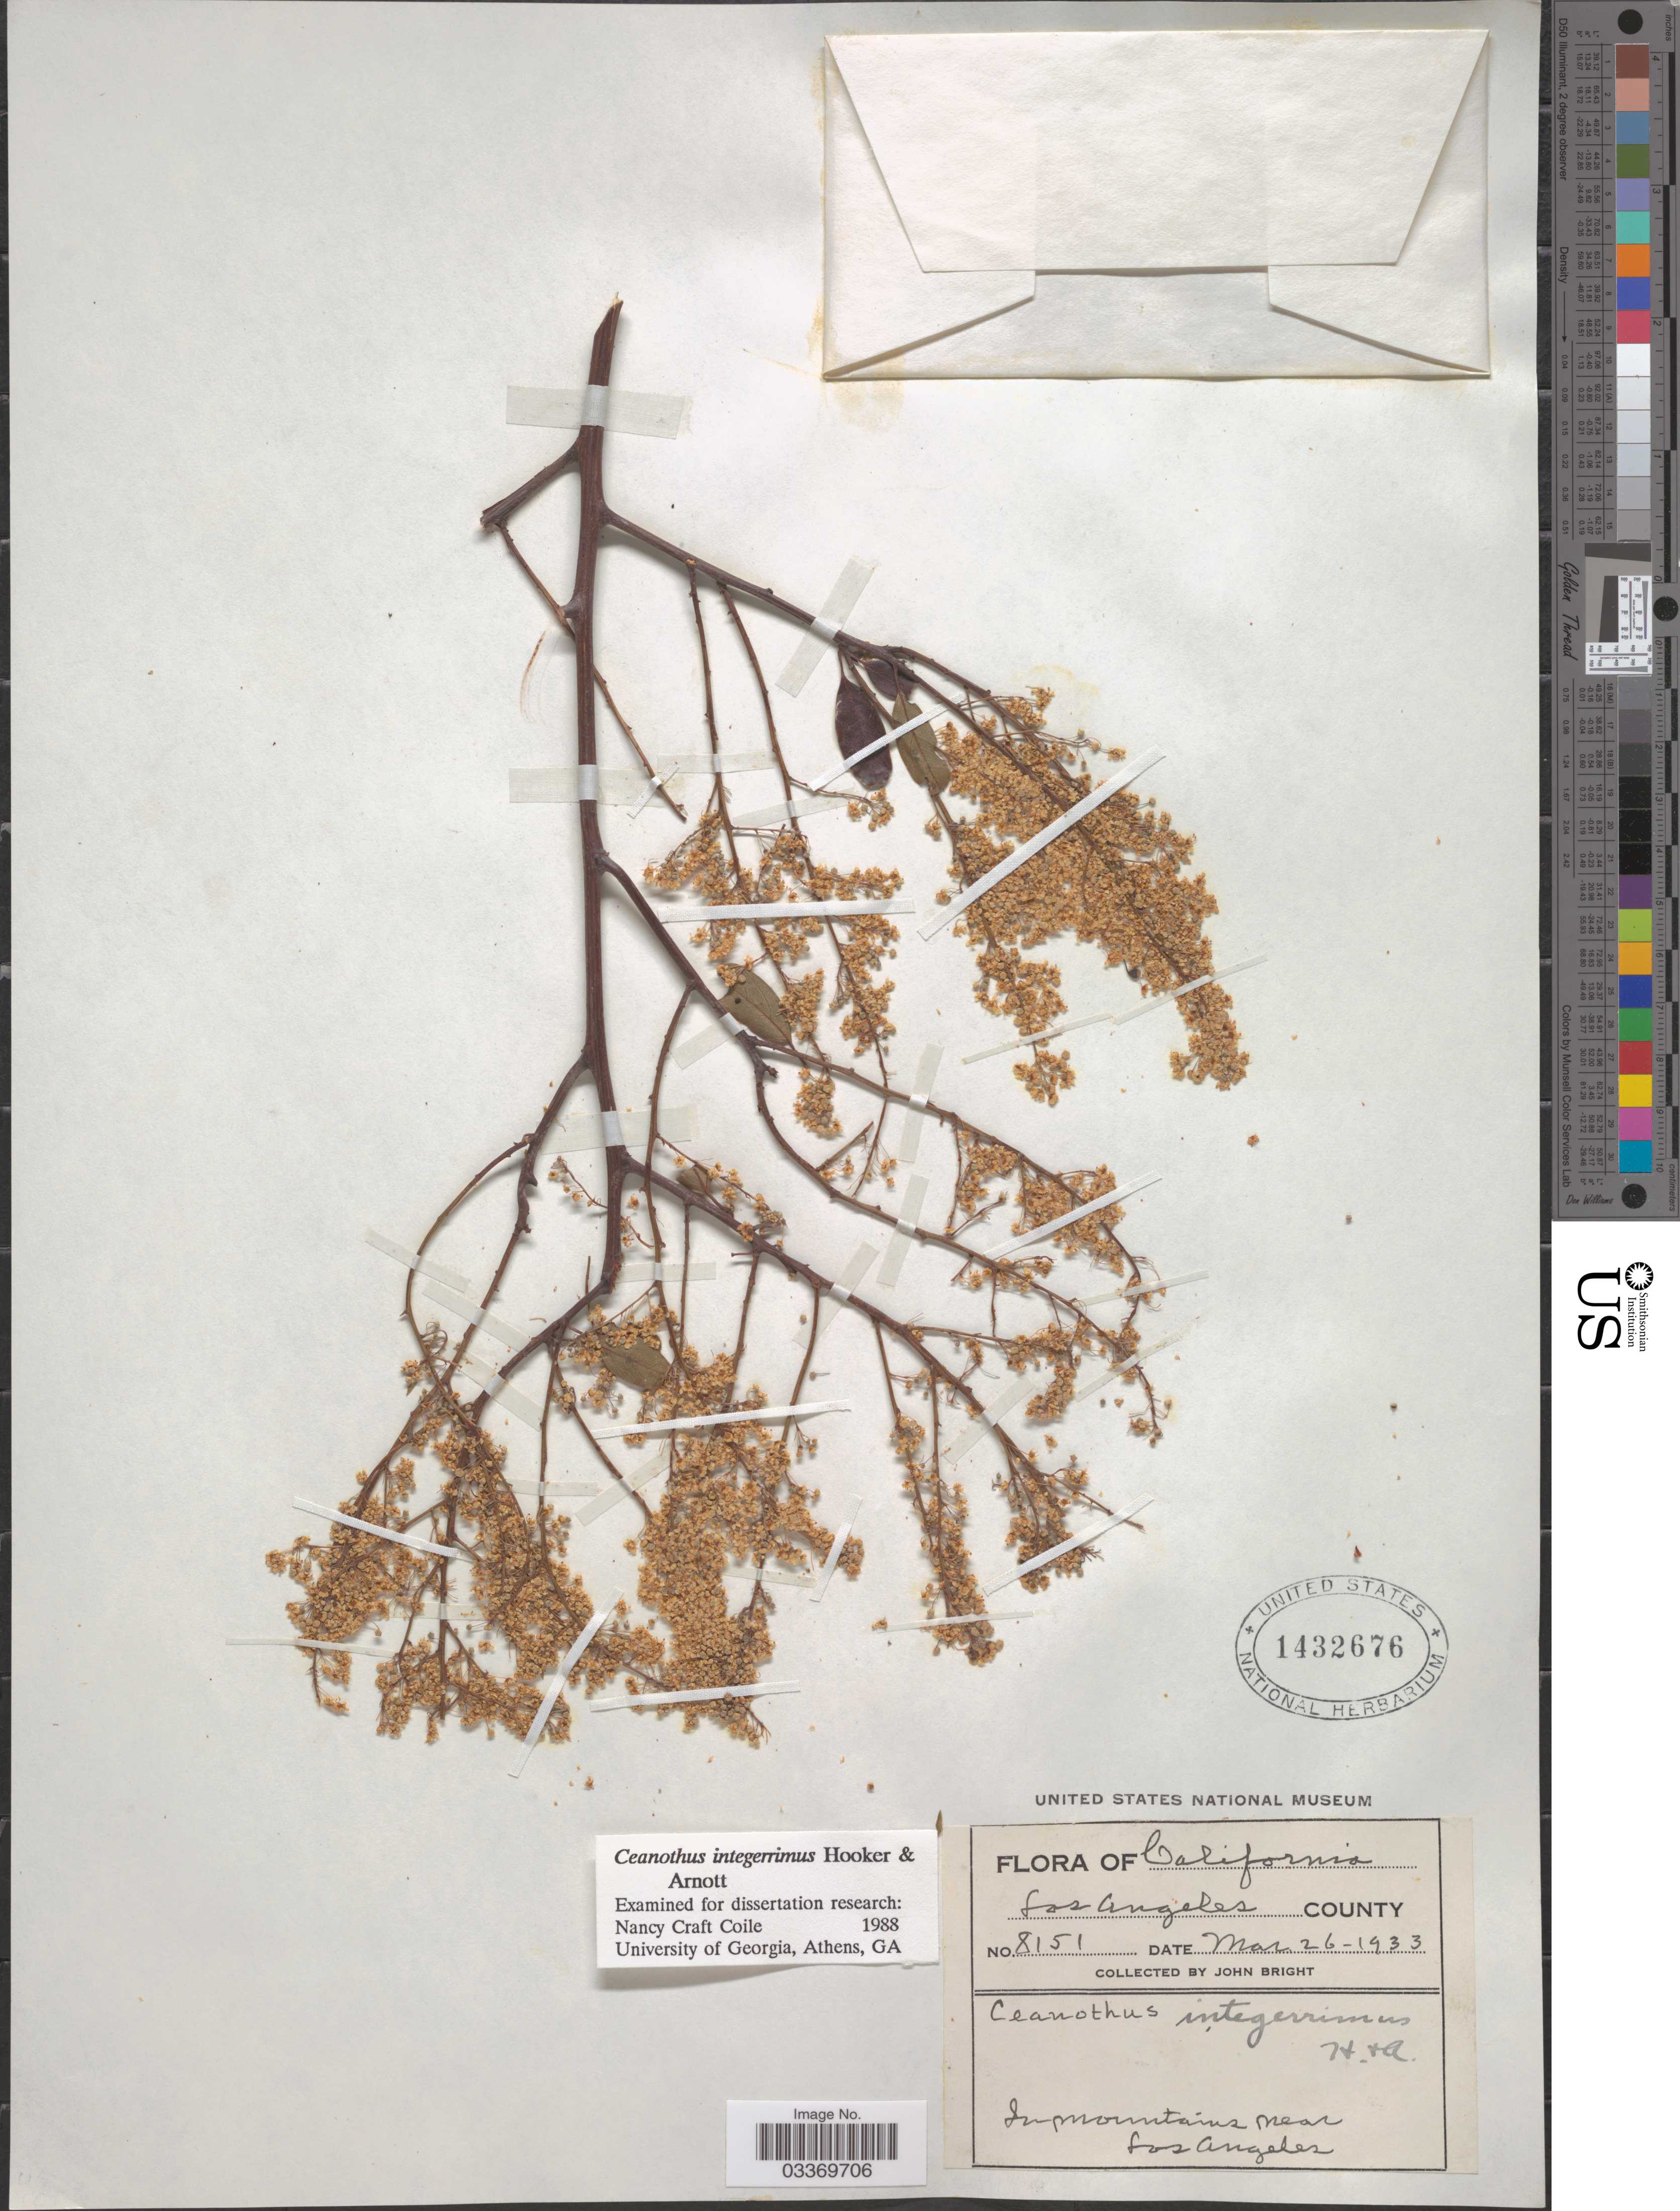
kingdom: Plantae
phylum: Tracheophyta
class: Magnoliopsida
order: Rosales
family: Rhamnaceae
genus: Ceanothus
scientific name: Ceanothus integerrimus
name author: Hook. & Arn.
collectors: J. Bright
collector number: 8151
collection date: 1933-03-26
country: United States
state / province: California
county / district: Los Angeles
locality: Los Angeles County. In mountains near Los Angeles.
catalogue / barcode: US 1432676